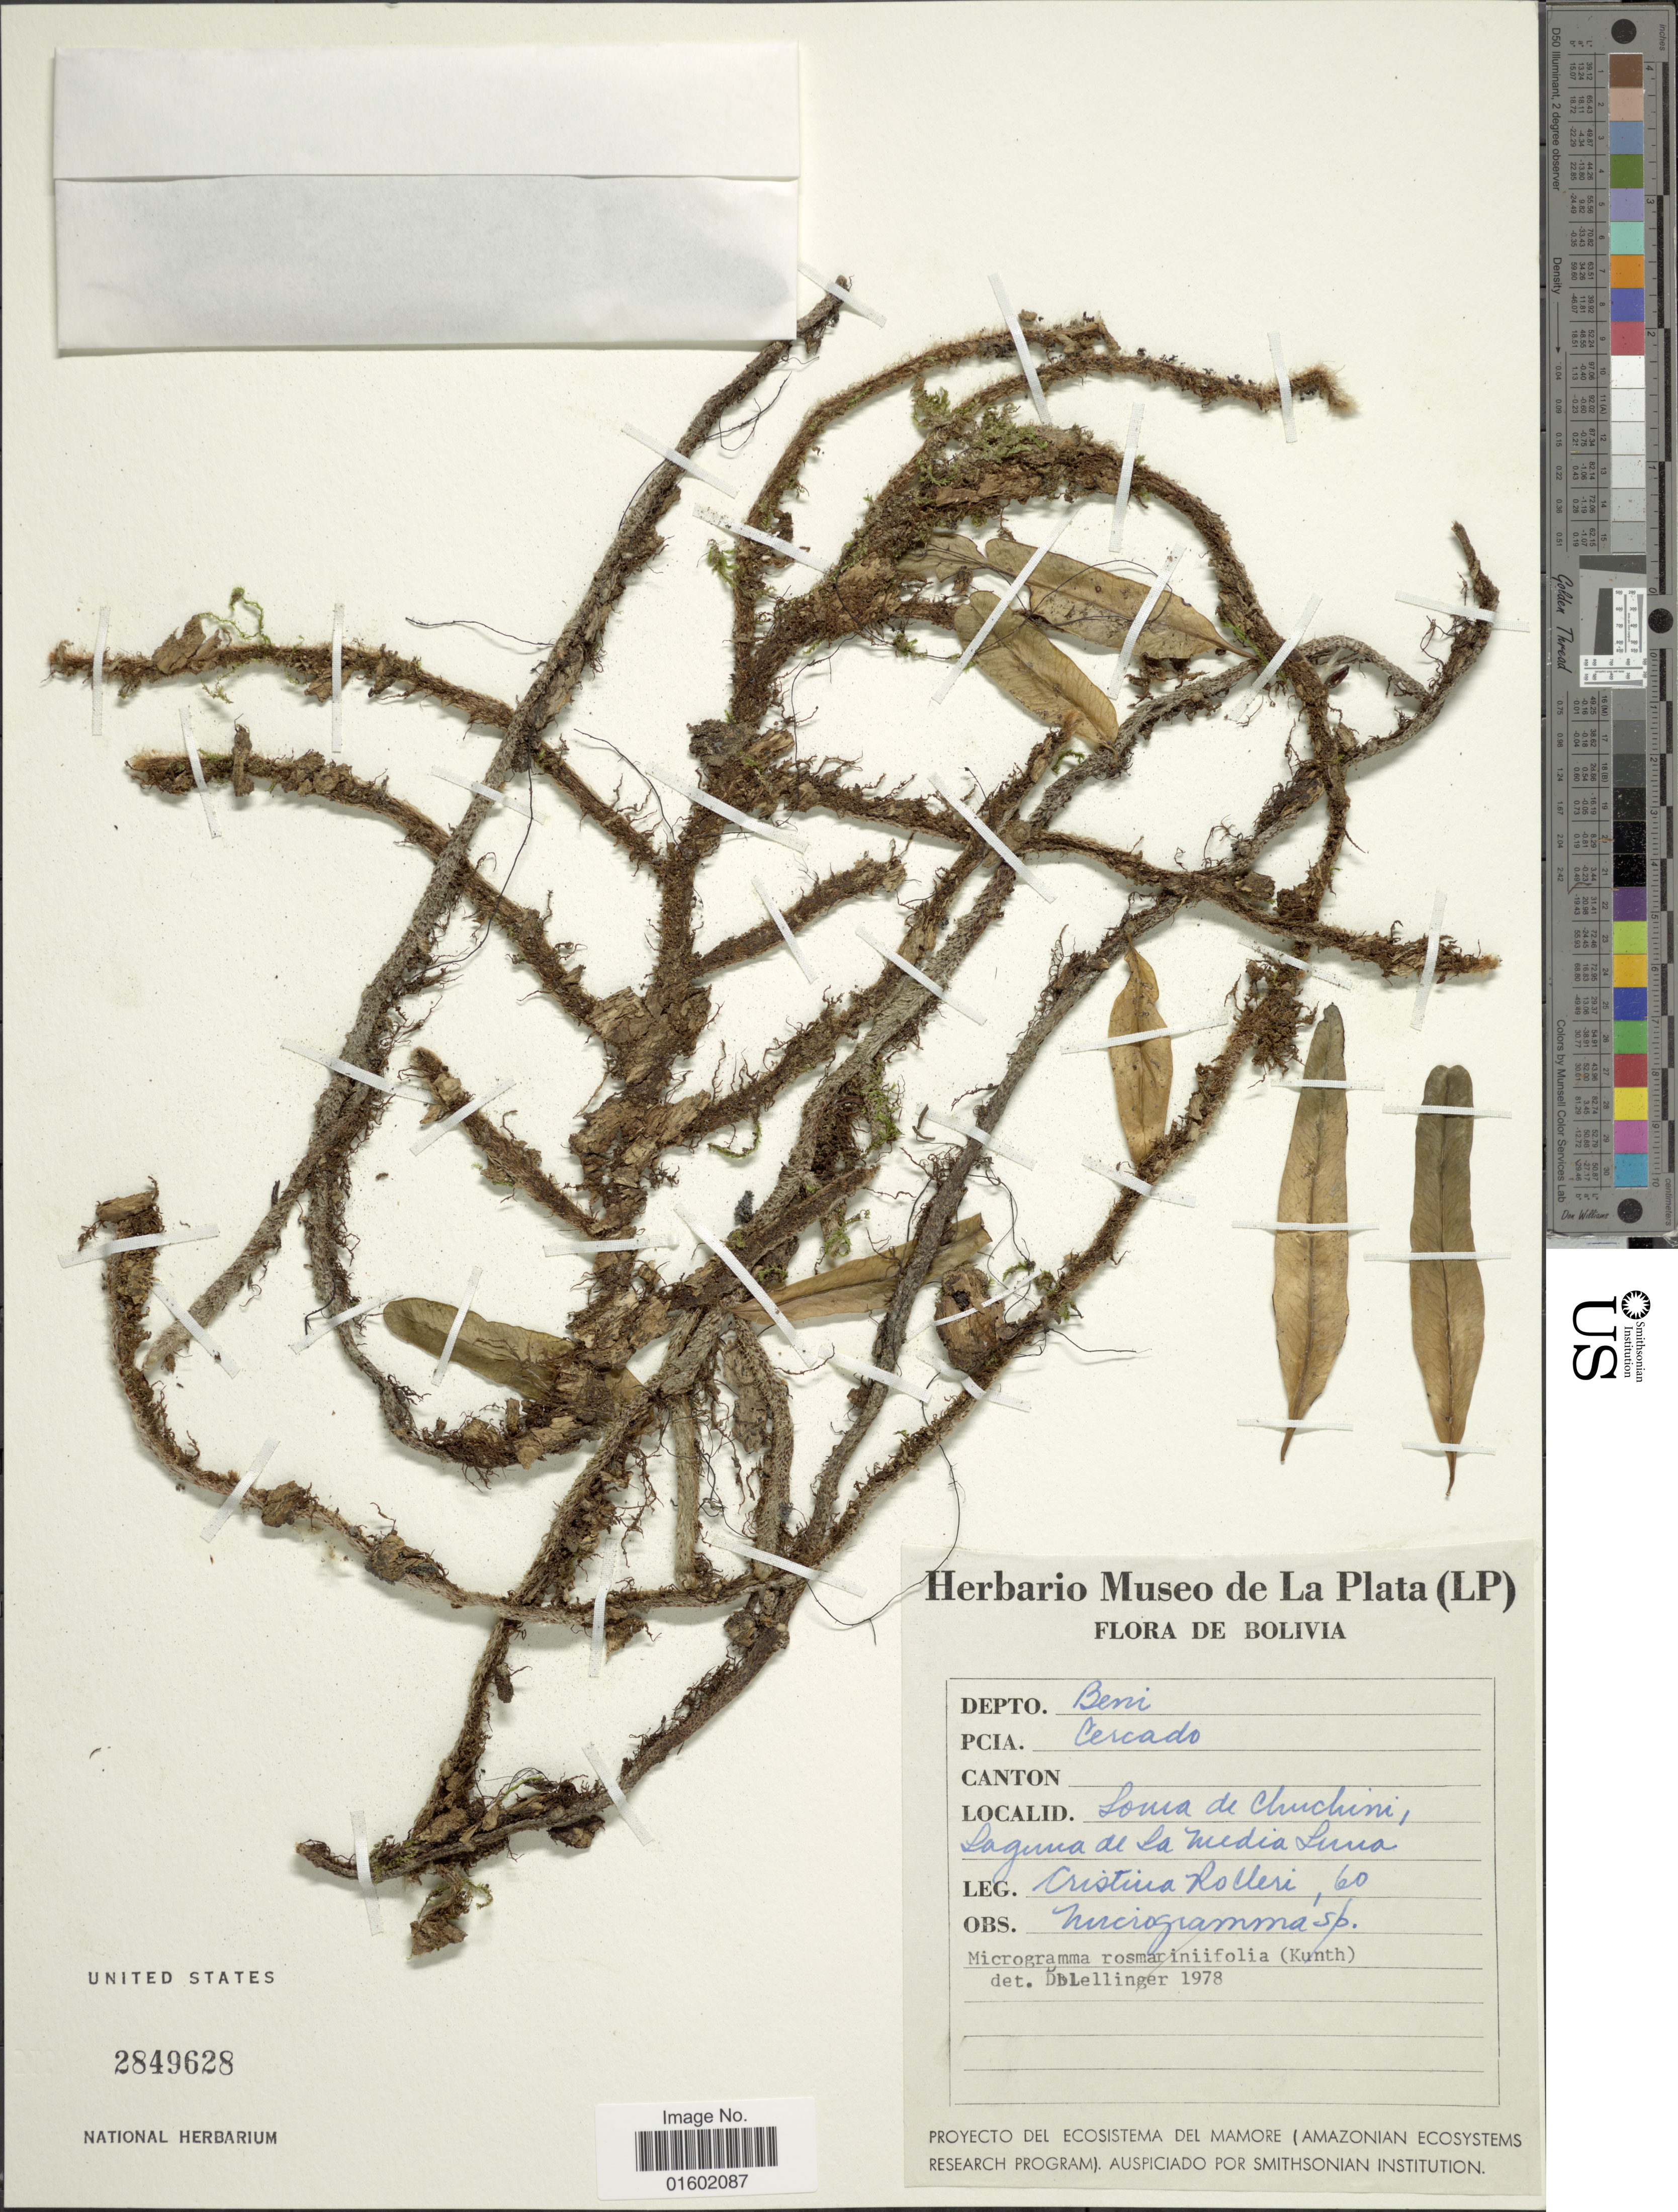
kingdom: Plantae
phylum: Tracheophyta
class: Polypodiopsida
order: Polypodiales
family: Polypodiaceae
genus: Microgramma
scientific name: Microgramma vaccinifolia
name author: (Langsd. & Fisch.) Copel.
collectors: C. Rolleri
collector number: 60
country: Bolivia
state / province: Beni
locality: Depto. Beni, Cercado, Loua de Chuchini, laguna de la Media Luna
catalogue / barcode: US 2849628